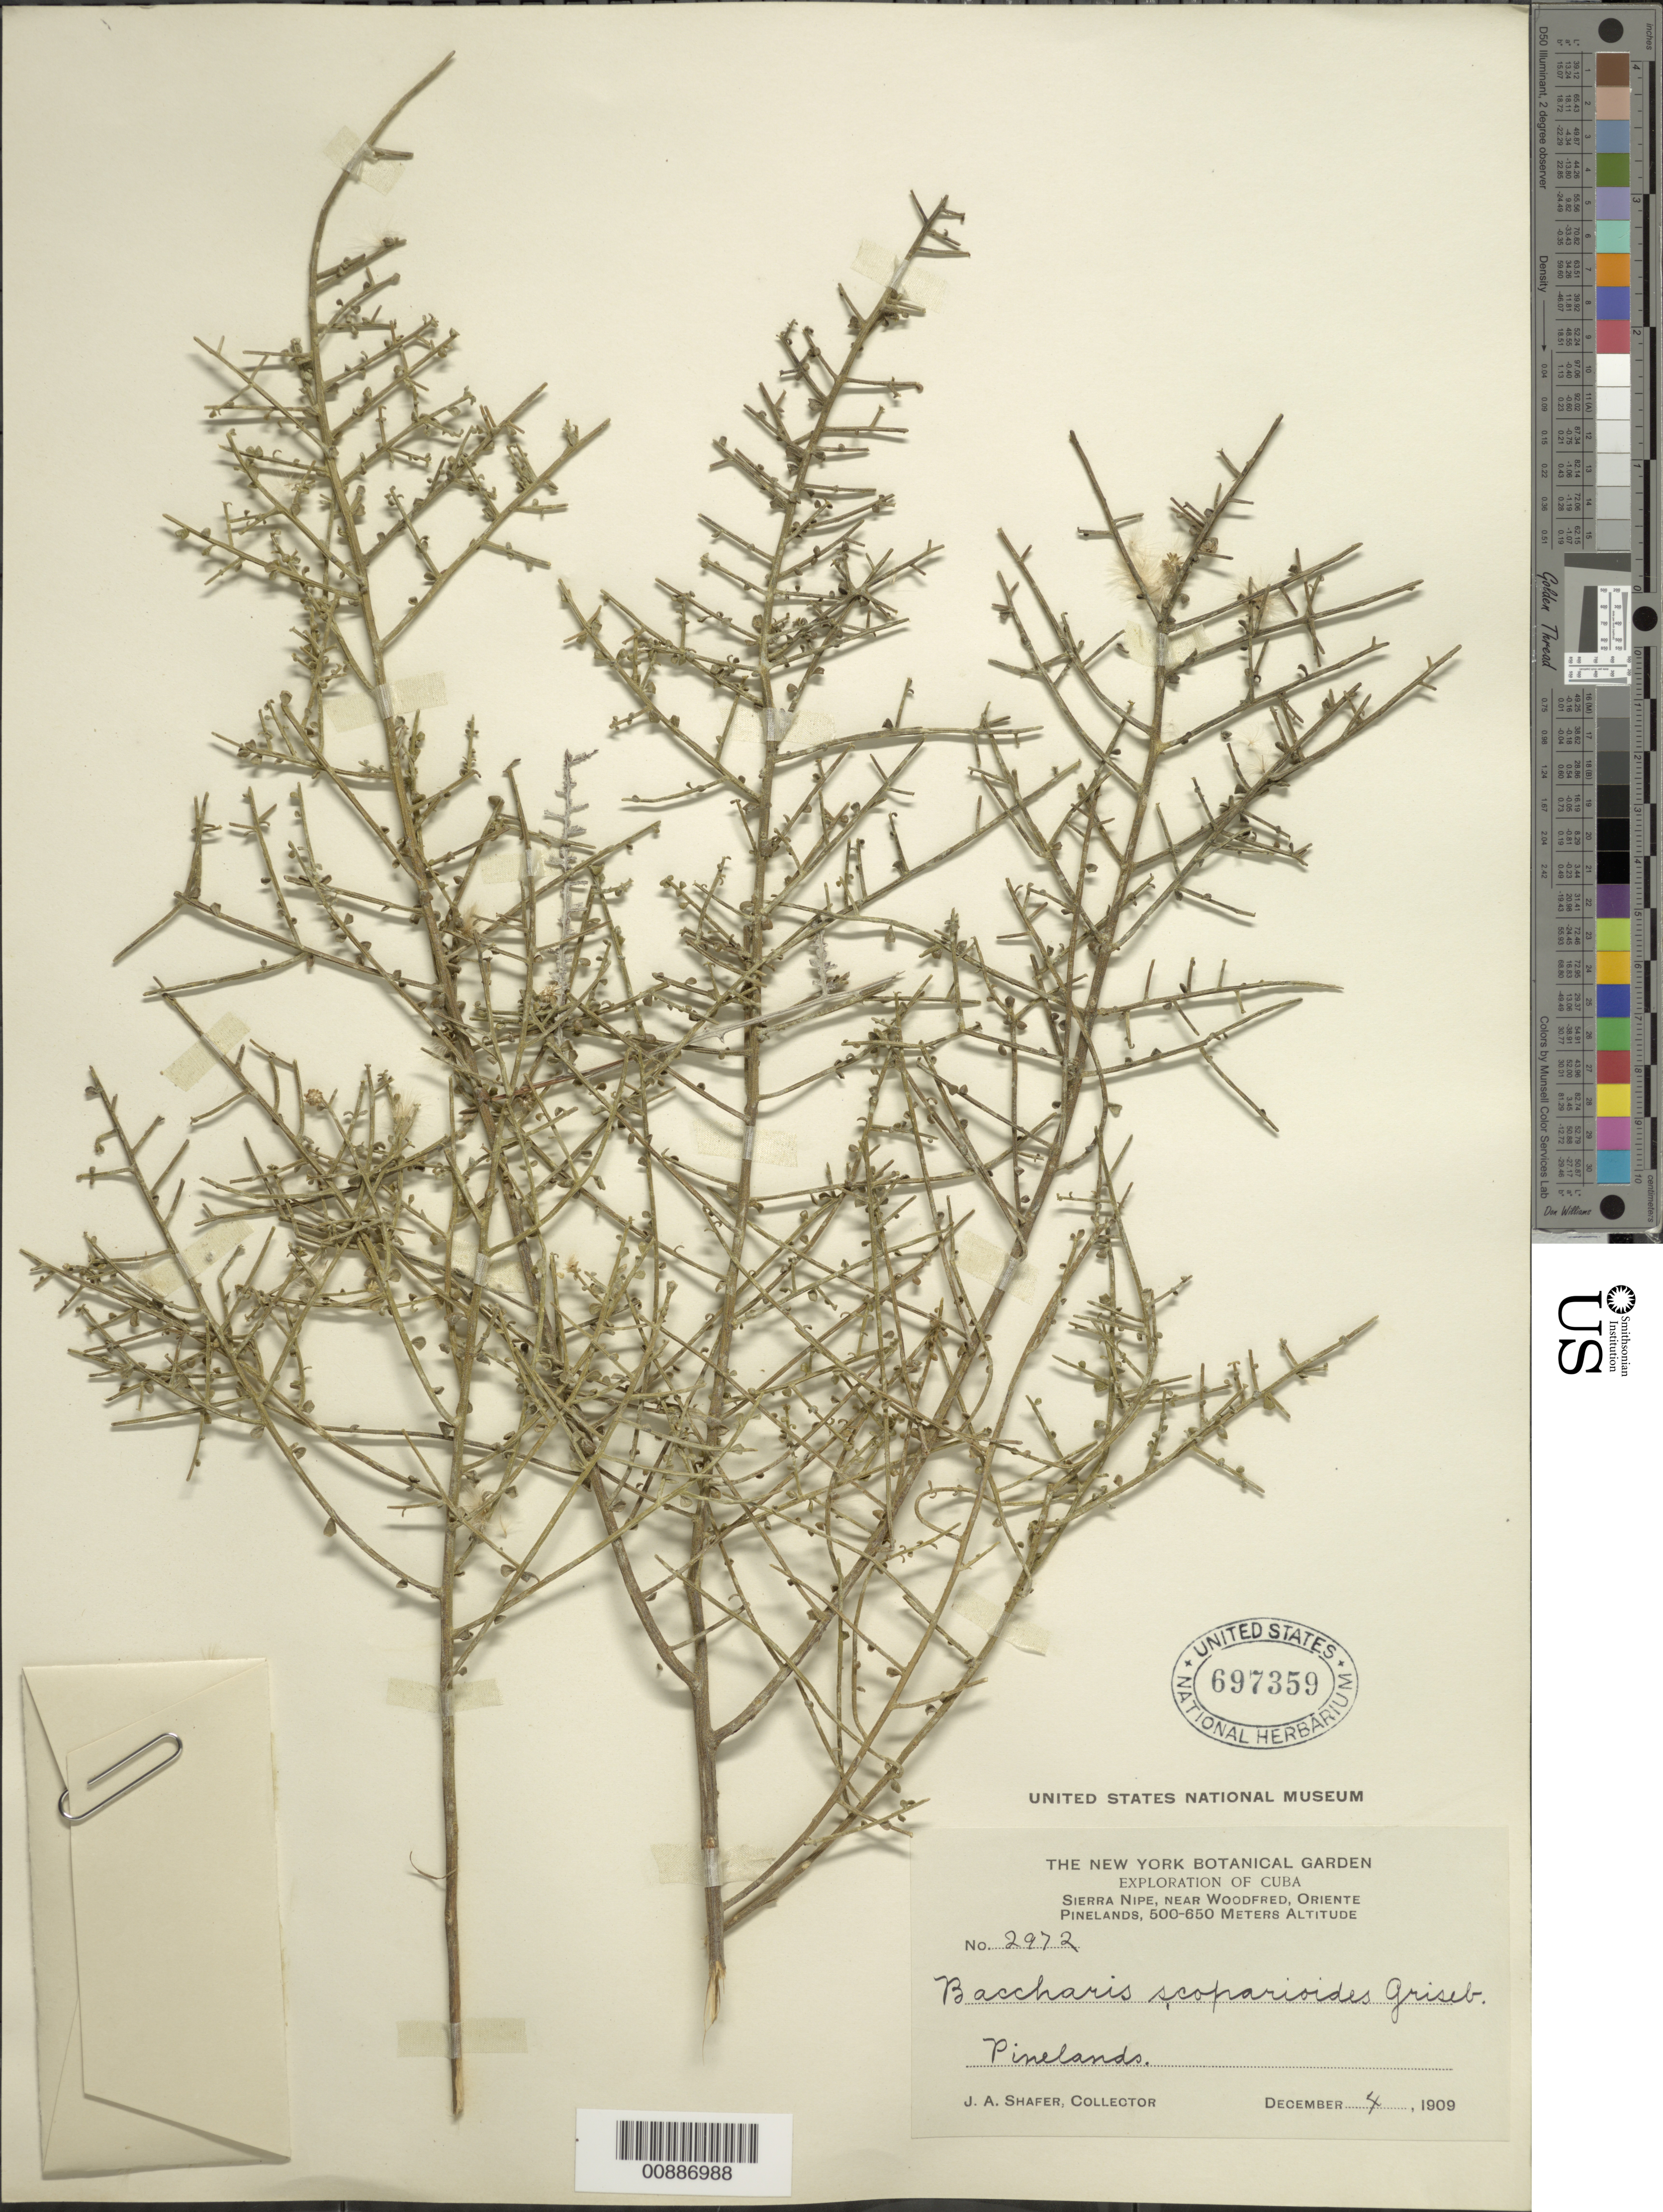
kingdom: Plantae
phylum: Tracheophyta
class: Magnoliopsida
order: Asterales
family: Asteraceae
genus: Baccharis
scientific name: Baccharis scoparioides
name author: Griseb.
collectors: J. A. Shafer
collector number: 2972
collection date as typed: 04 Dec 1909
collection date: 1909-12-04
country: Cuba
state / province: Oriente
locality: Sierra Nipe, near Woodfred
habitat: Pinelands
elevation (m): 600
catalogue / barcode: US 697359